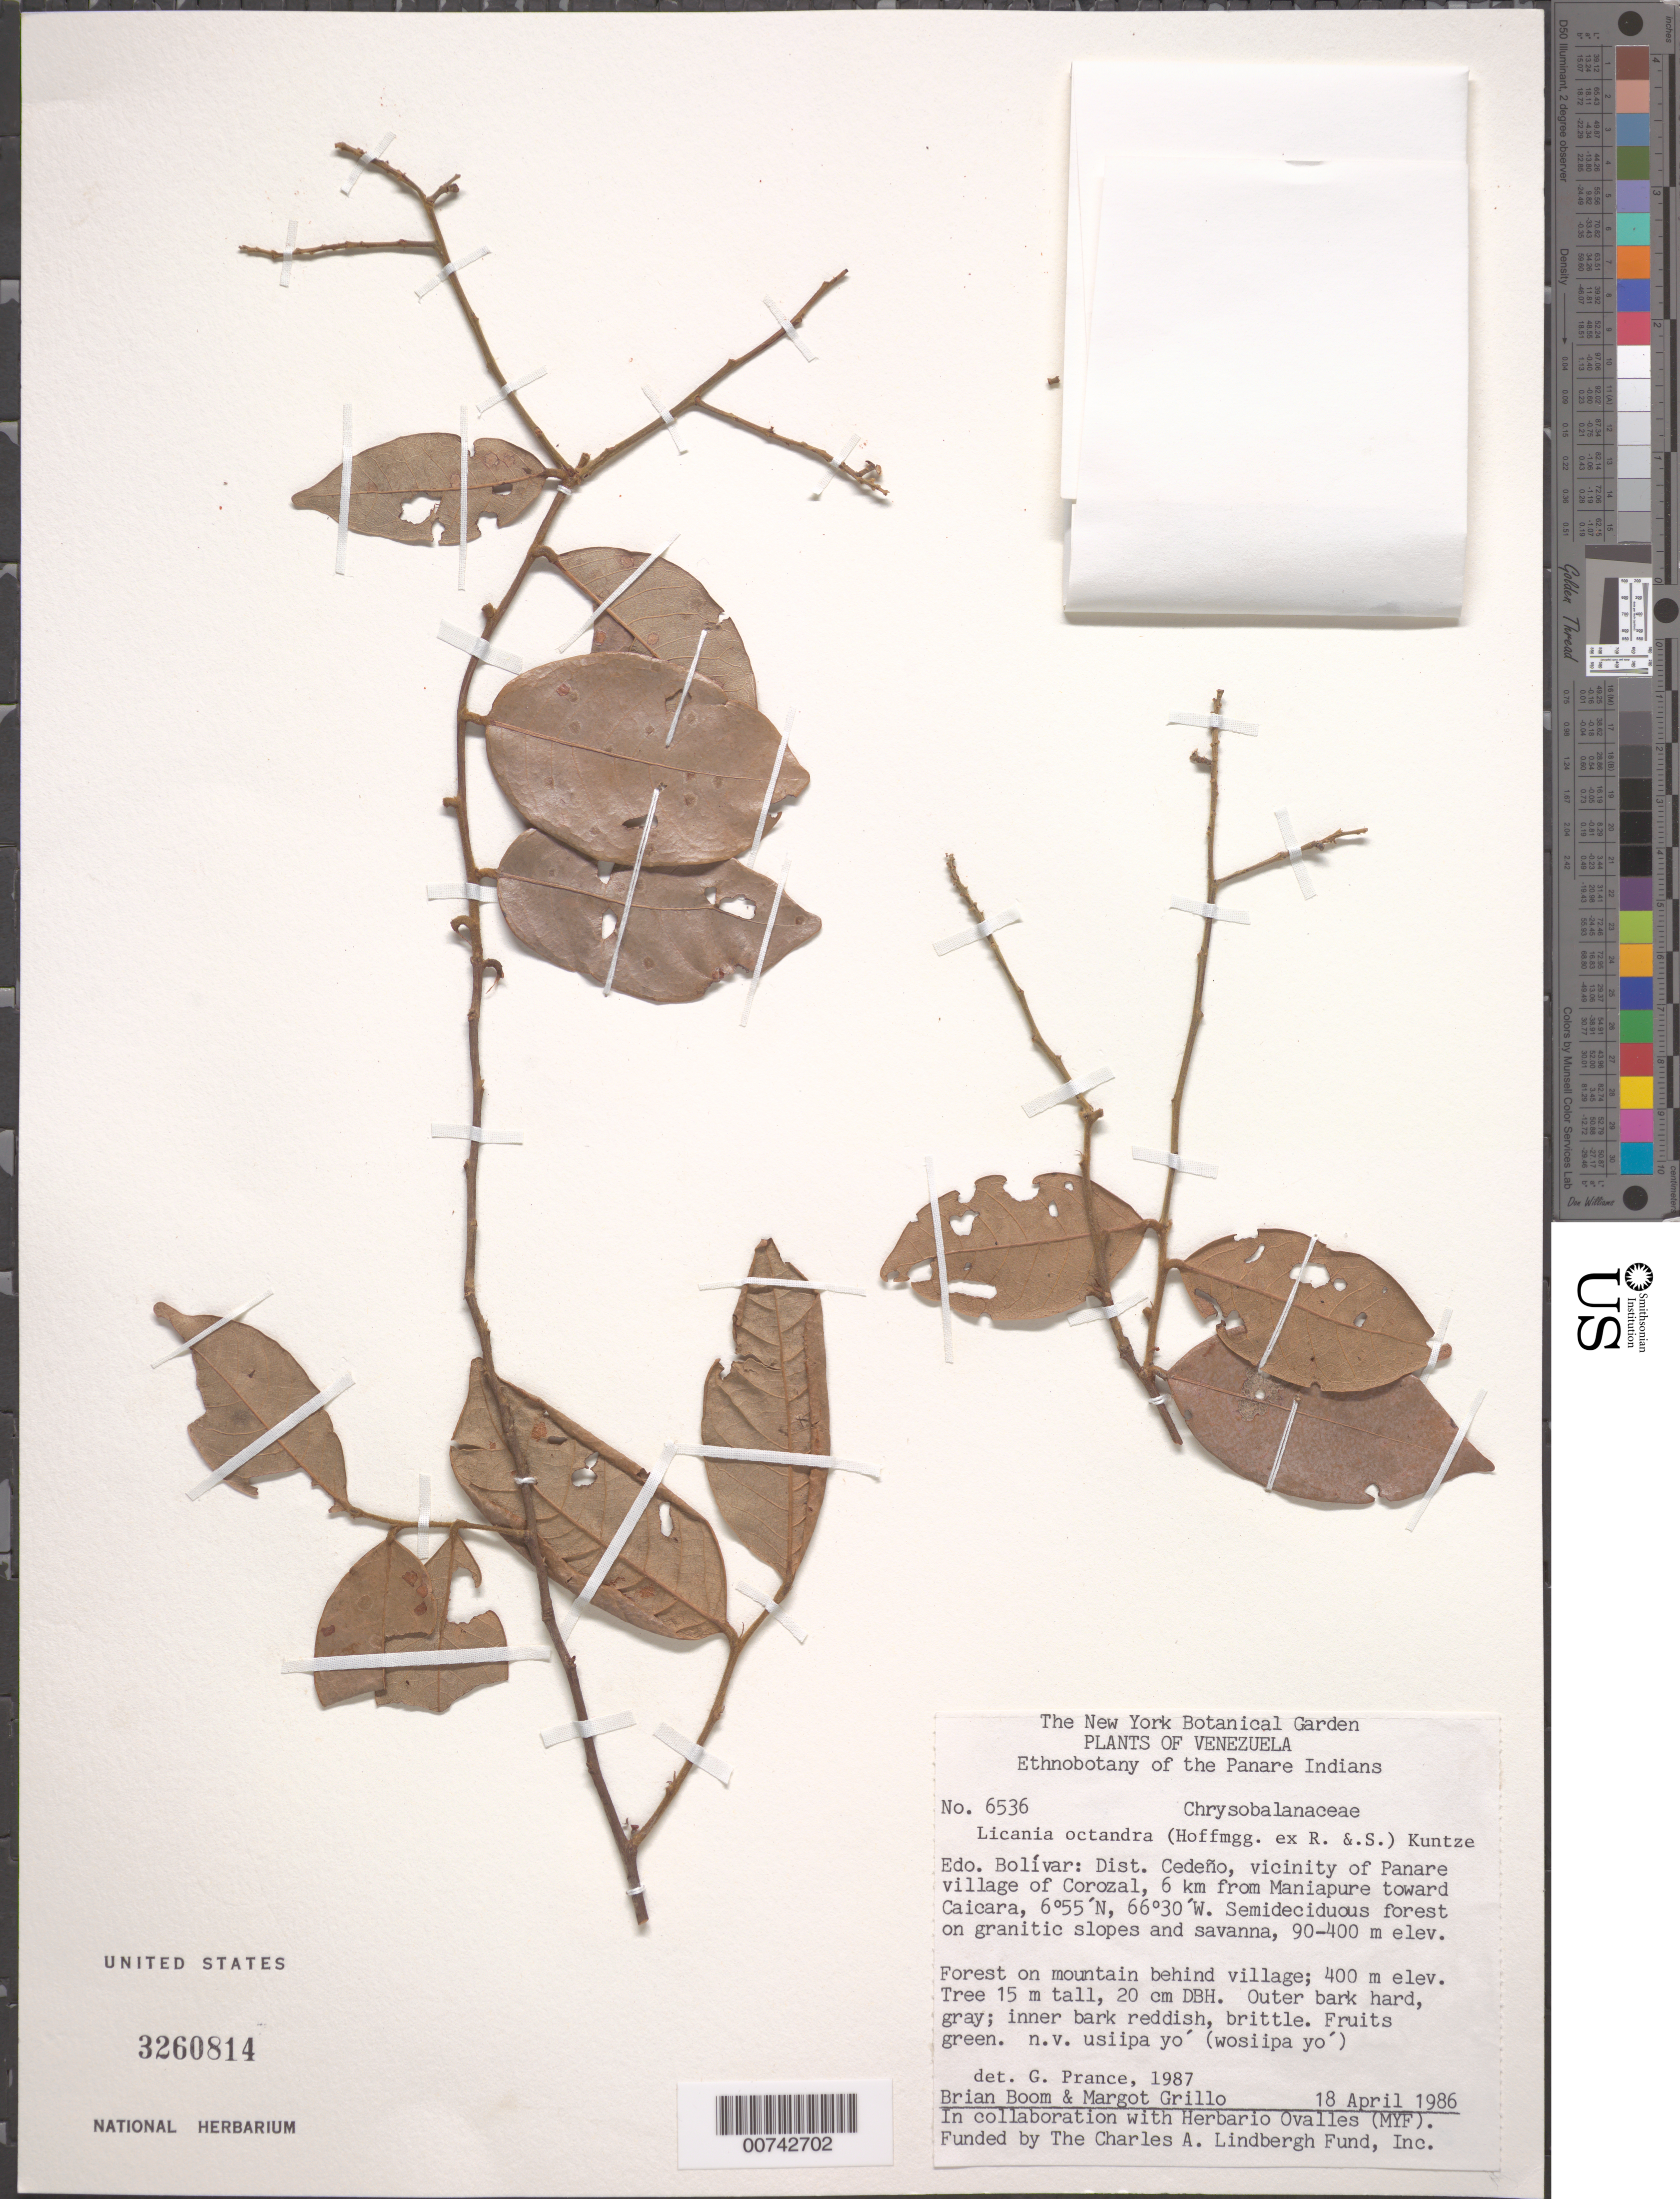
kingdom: Plantae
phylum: Tracheophyta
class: Magnoliopsida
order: Malpighiales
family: Chrysobalanaceae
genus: Leptobalanus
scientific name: Leptobalanus octandrus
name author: (Hoffmanns. ex Schult.) Sothers & Prance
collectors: B. M. Boom & M. Grillo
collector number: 6536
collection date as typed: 18-Apr-86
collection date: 1986-04-18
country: Venezuela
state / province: Bolívar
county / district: Cedeño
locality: Panare village of Corozal, vic., 6 km from Maniapure toward Caicara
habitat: Semideciduous forest on granitic slopes and savanna; forest on mountain behind village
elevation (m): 400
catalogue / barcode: US 3260814